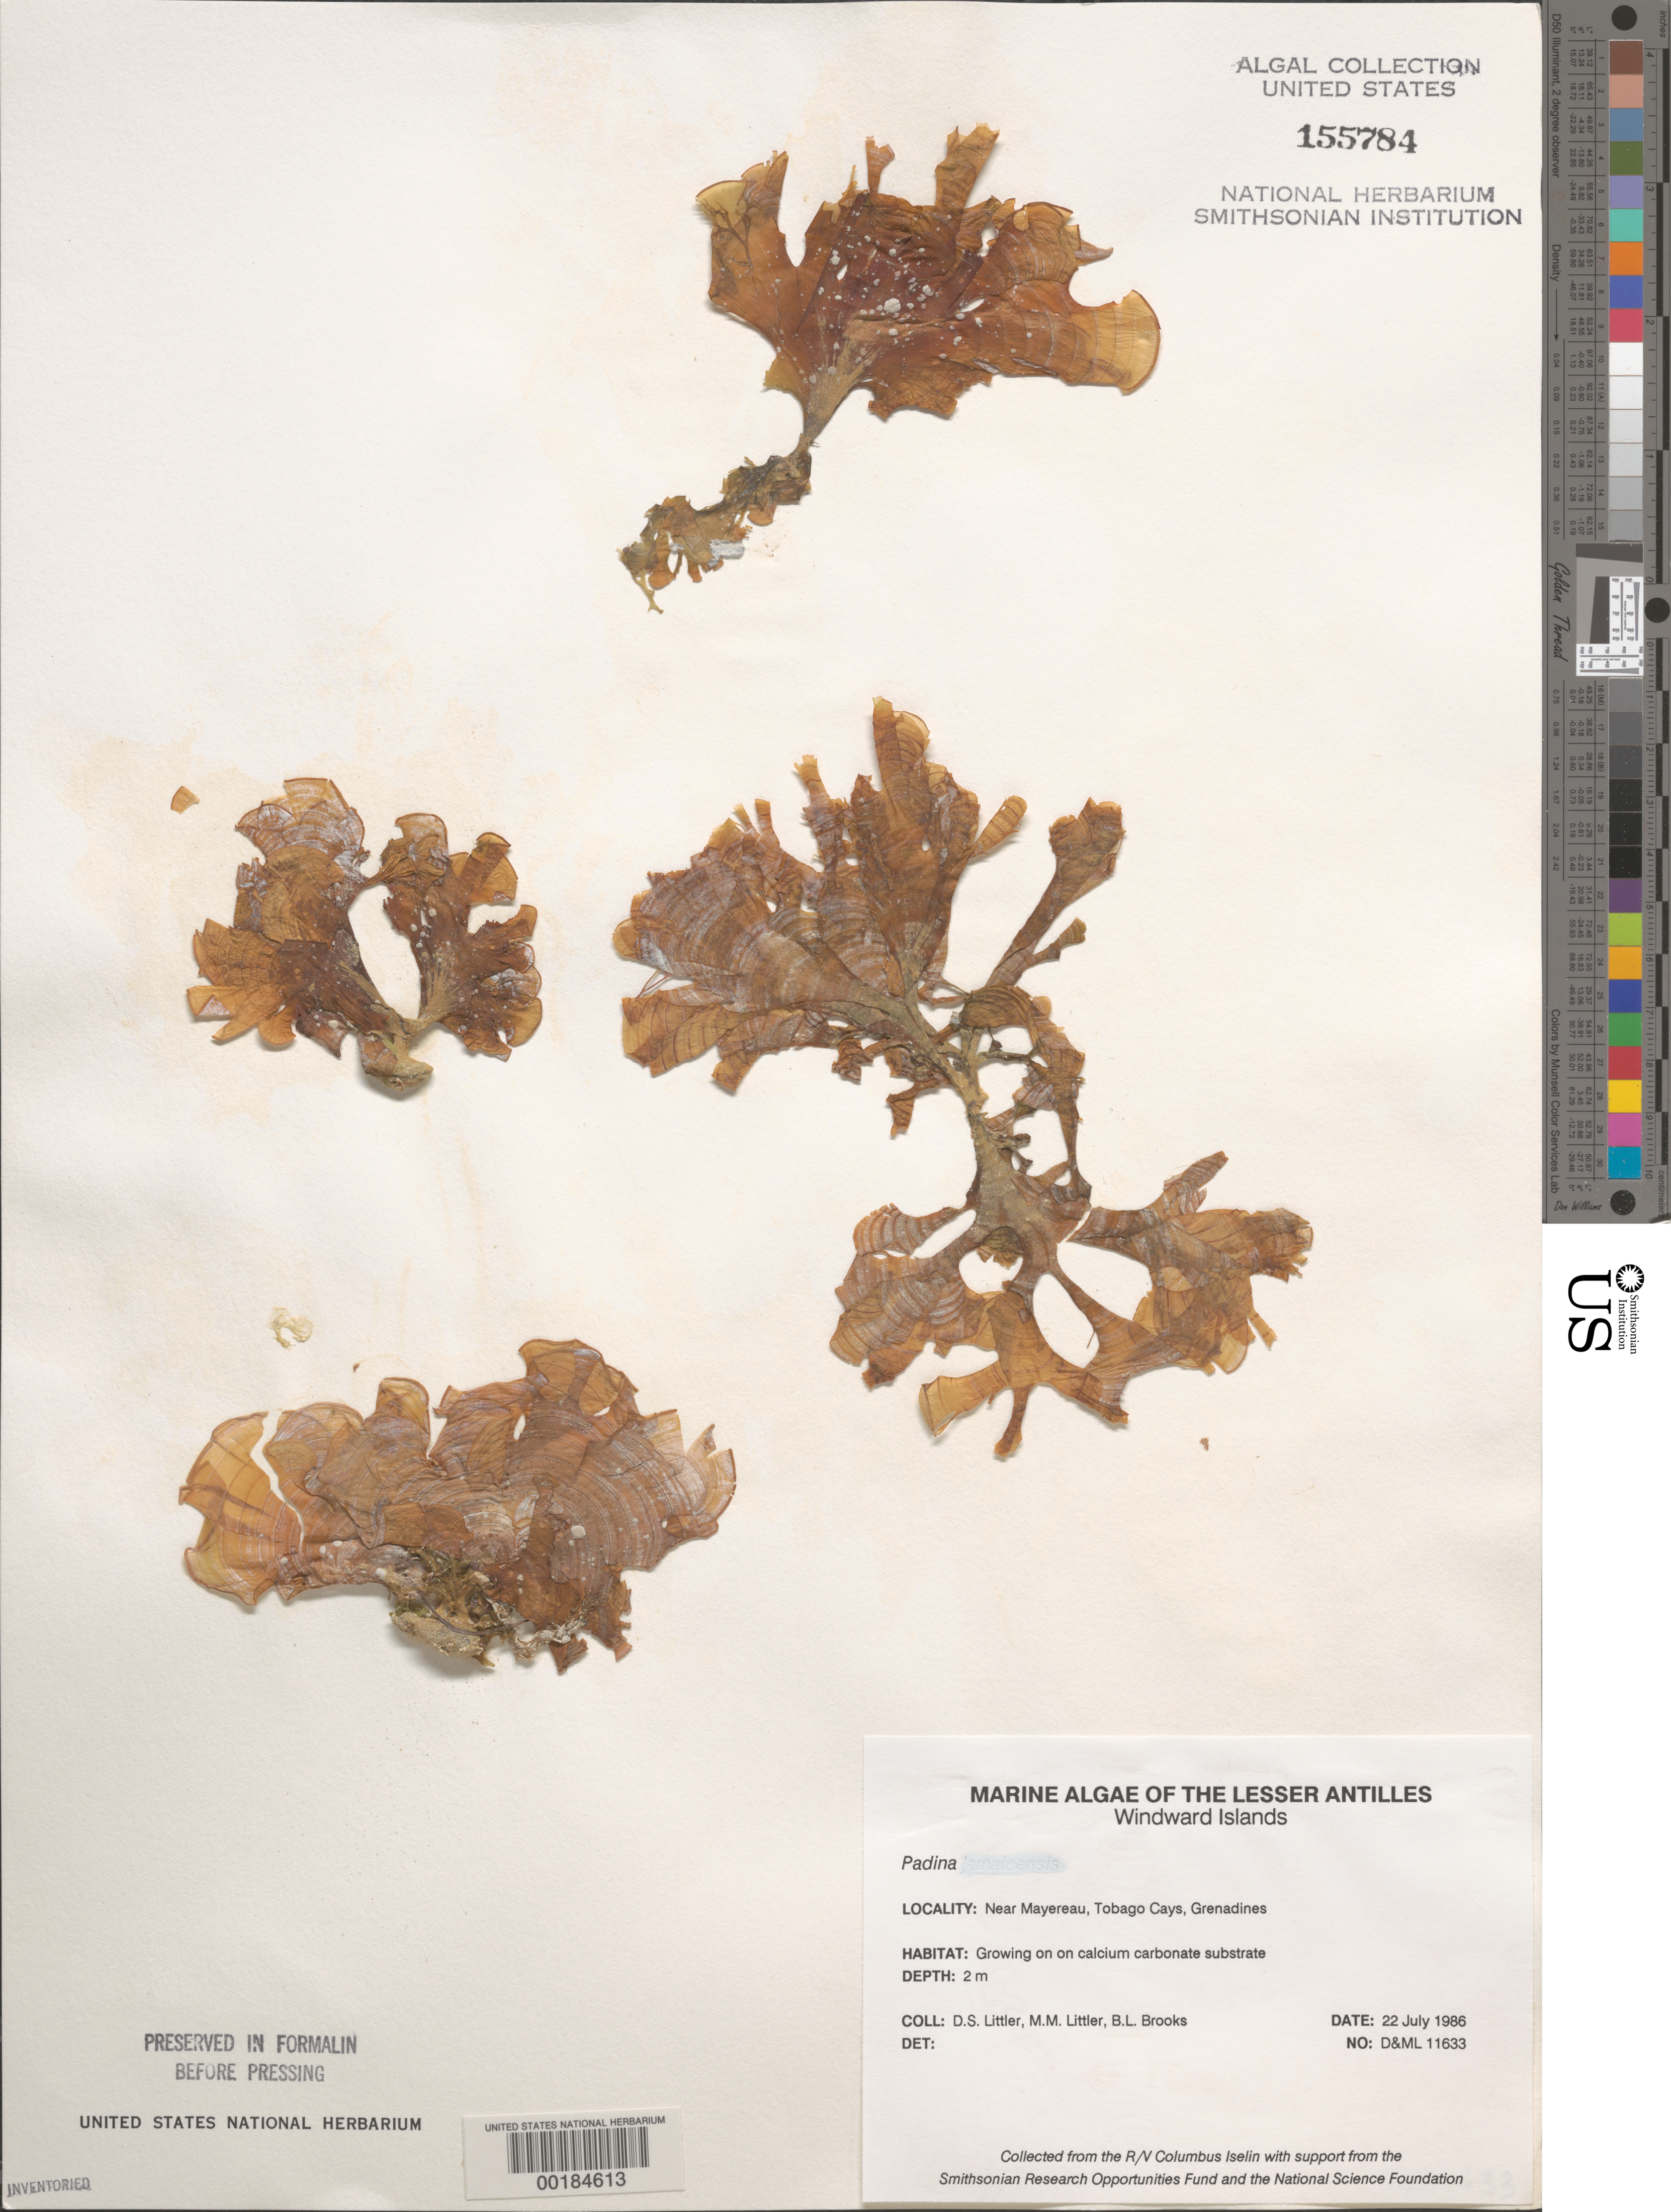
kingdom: Chromista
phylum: Ochrophyta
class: Phaeophyceae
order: Dictyotales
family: Dictyotaceae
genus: Padina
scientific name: Padina sp.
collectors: D. S. Littler, M. M. Littler & B. Brooks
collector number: D&ML 11633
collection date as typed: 22 Jul 1986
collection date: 1986-07-22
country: St. Vincent - Grenadines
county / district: Grenadines Parish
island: Mayreau [Mayereau]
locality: Near Mayreau (Mayereau)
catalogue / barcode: US 155784